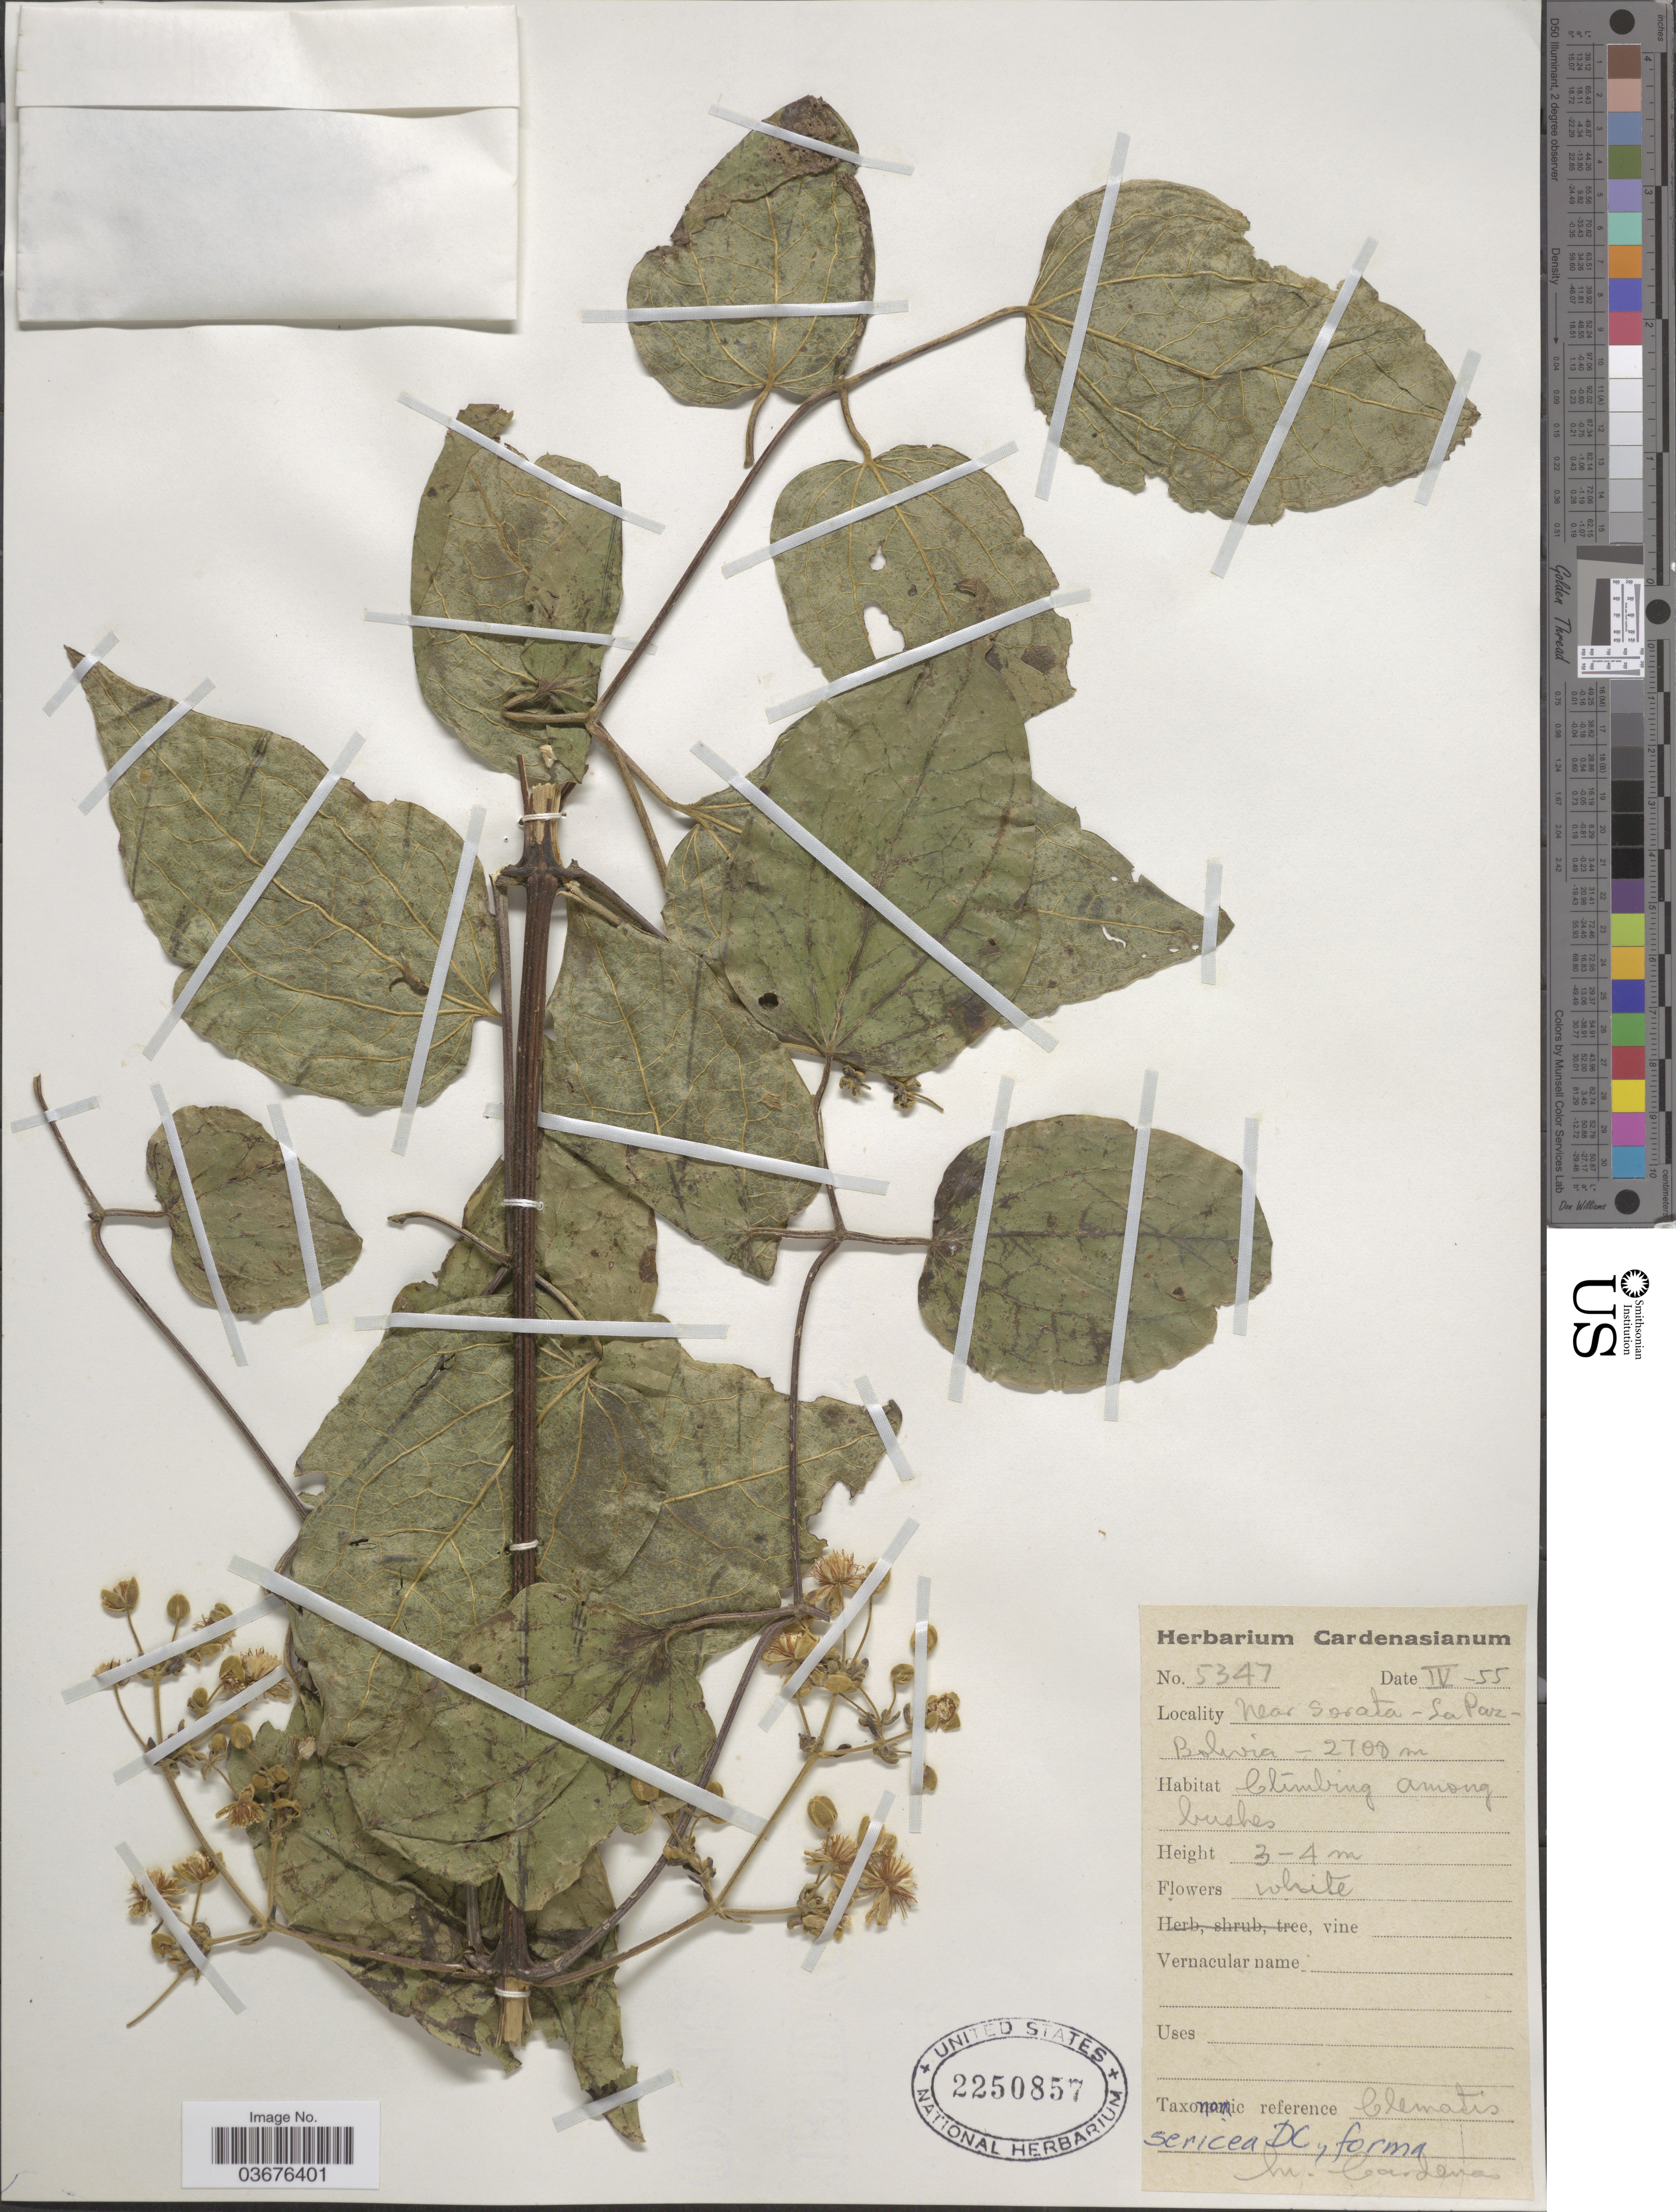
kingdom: Plantae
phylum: Tracheophyta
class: Magnoliopsida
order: Ranunculales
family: Ranunculaceae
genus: Clematis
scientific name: Clematis haenkeana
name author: C. Presl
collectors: M. Cárdenas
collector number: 5347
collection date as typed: Transcribed d/m/y: /4/55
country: Bolivia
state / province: La Paz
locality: Near Sorata.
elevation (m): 2700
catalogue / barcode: US 2250857